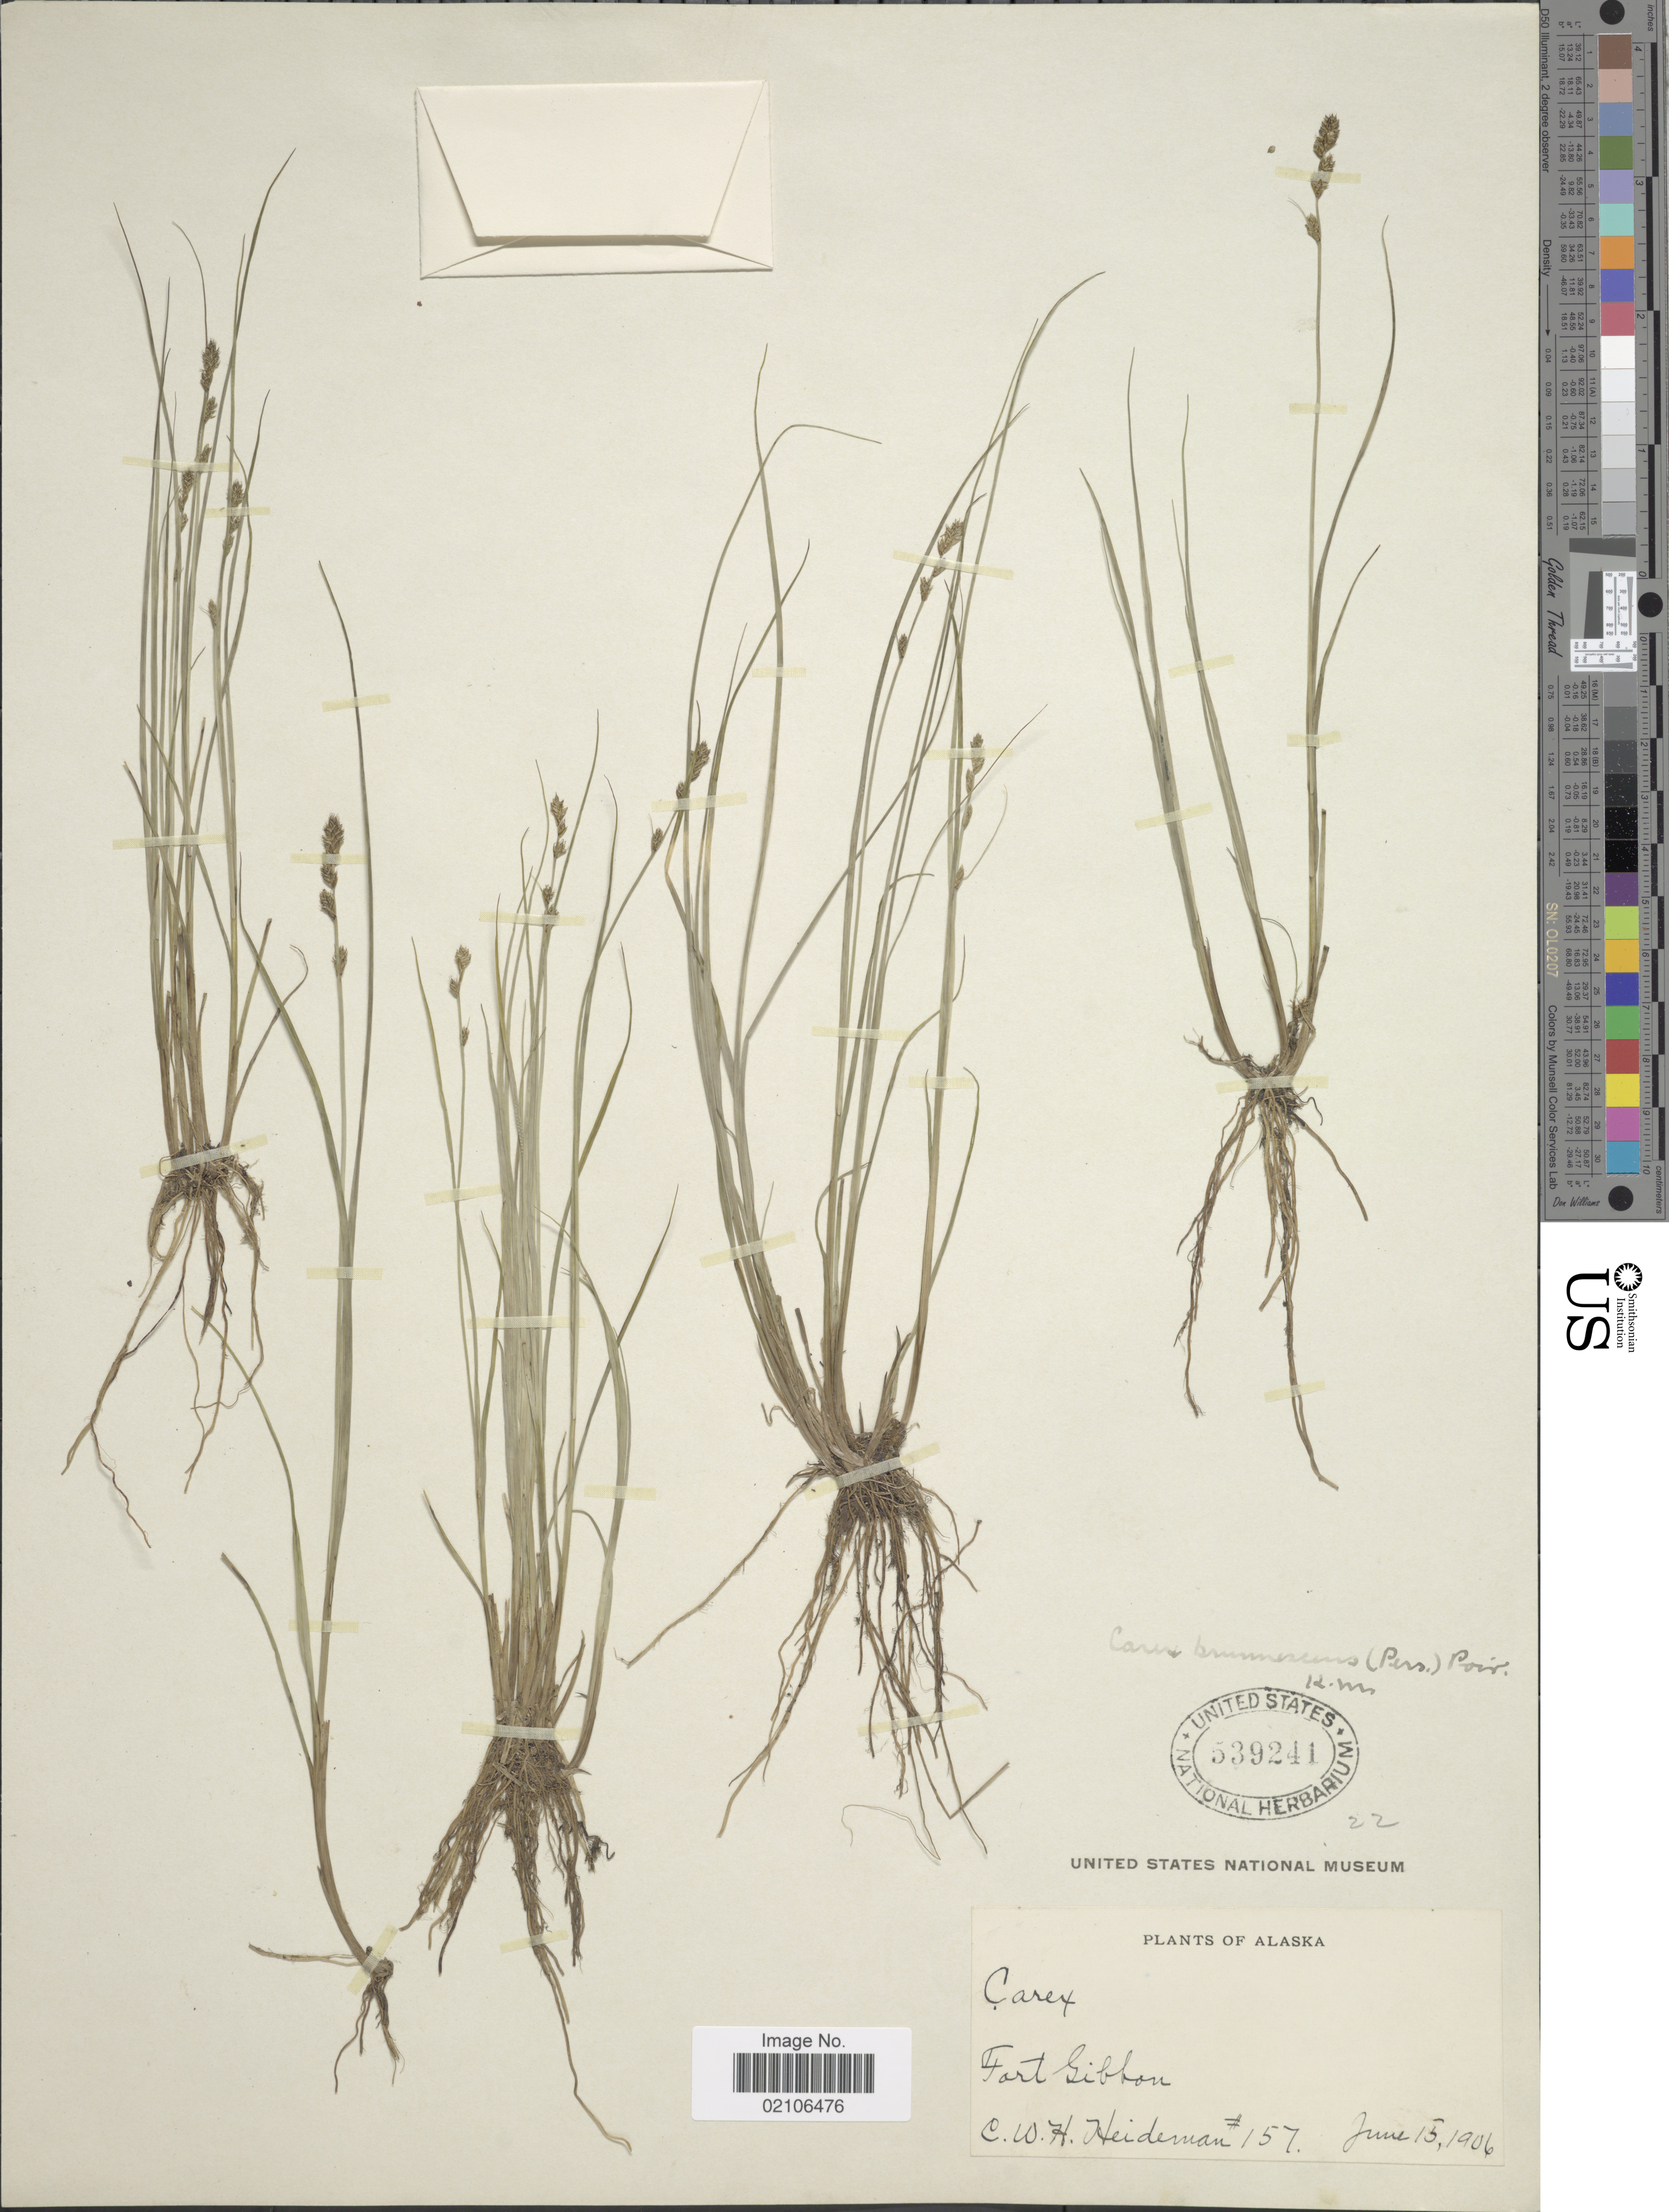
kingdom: Plantae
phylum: Tracheophyta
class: Liliopsida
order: Poales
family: Cyperaceae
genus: Carex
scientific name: Carex brunnescens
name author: (Pers.) Poir.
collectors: C. Heideman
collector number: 157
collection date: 1906-06-15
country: United States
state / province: Alaska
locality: Fort Gibbon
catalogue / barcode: US 539241